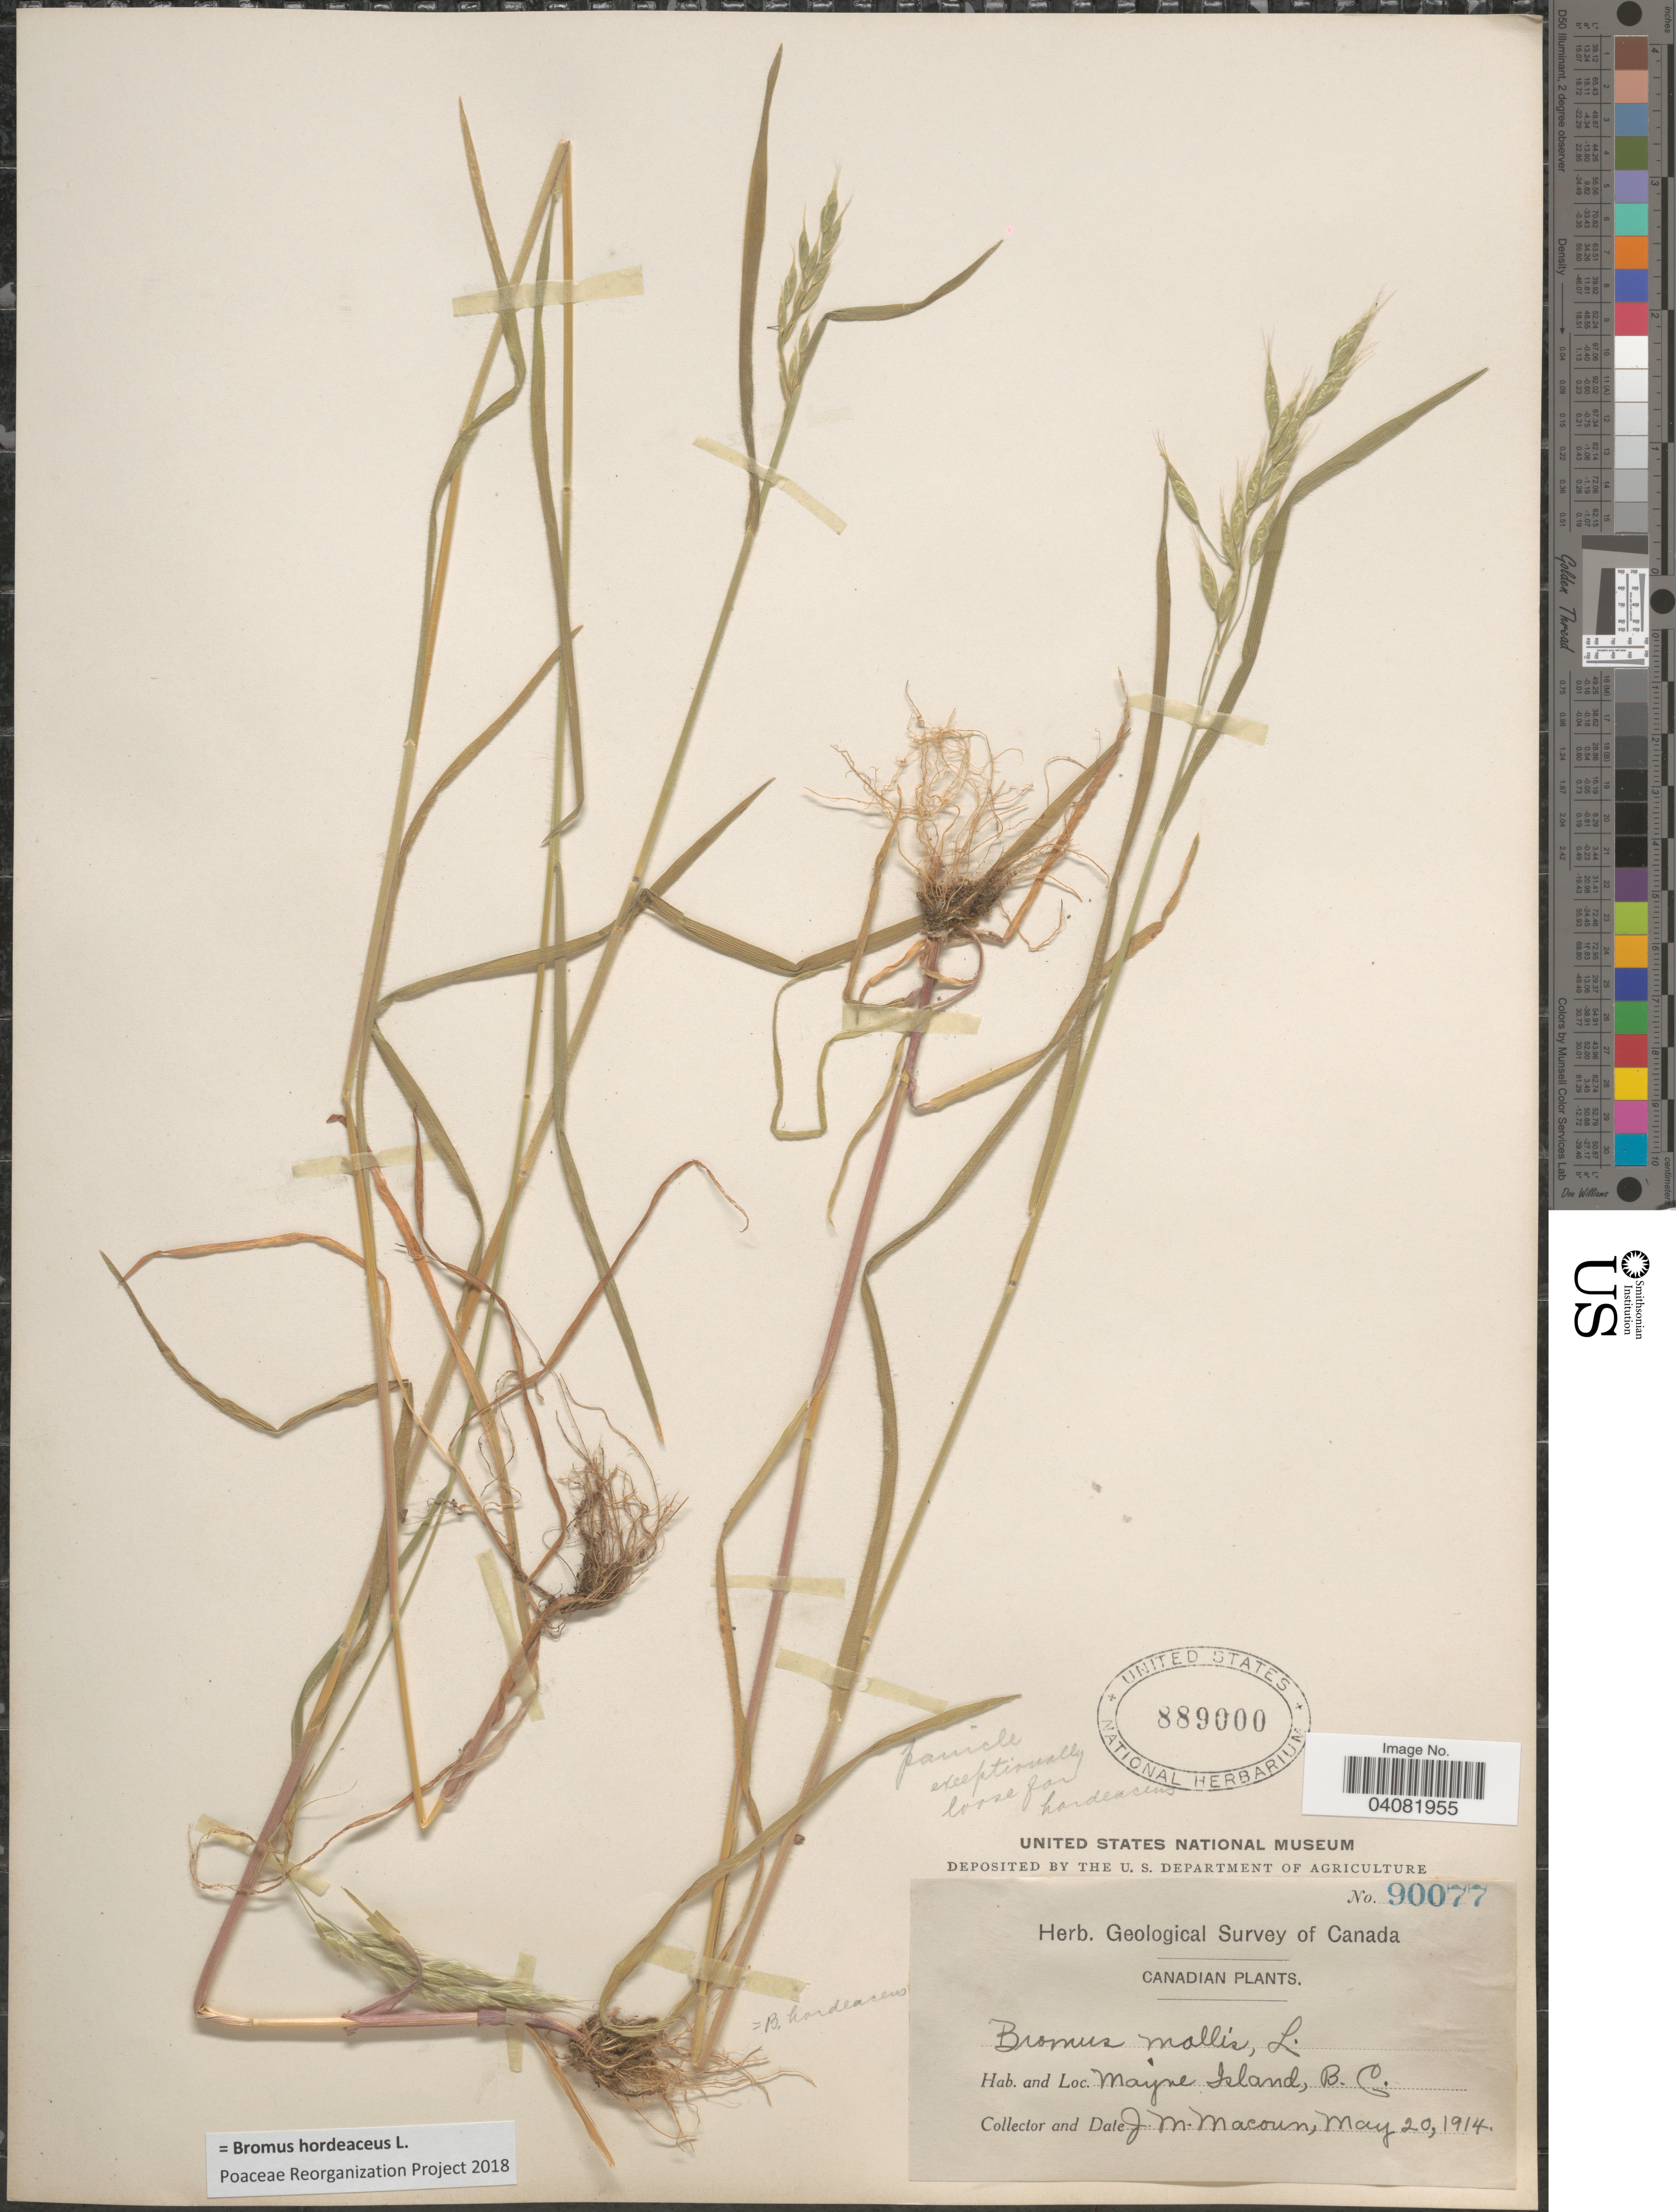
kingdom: Plantae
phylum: Tracheophyta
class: Liliopsida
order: Poales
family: Poaceae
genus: Bromus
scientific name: Bromus hordeaceus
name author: L.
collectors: J. M. Macoun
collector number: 90077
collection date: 1914-05-20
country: Canada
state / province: British Columbia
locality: Herb. Geological Survey of Canada. Mayne Island.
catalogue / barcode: US 889000